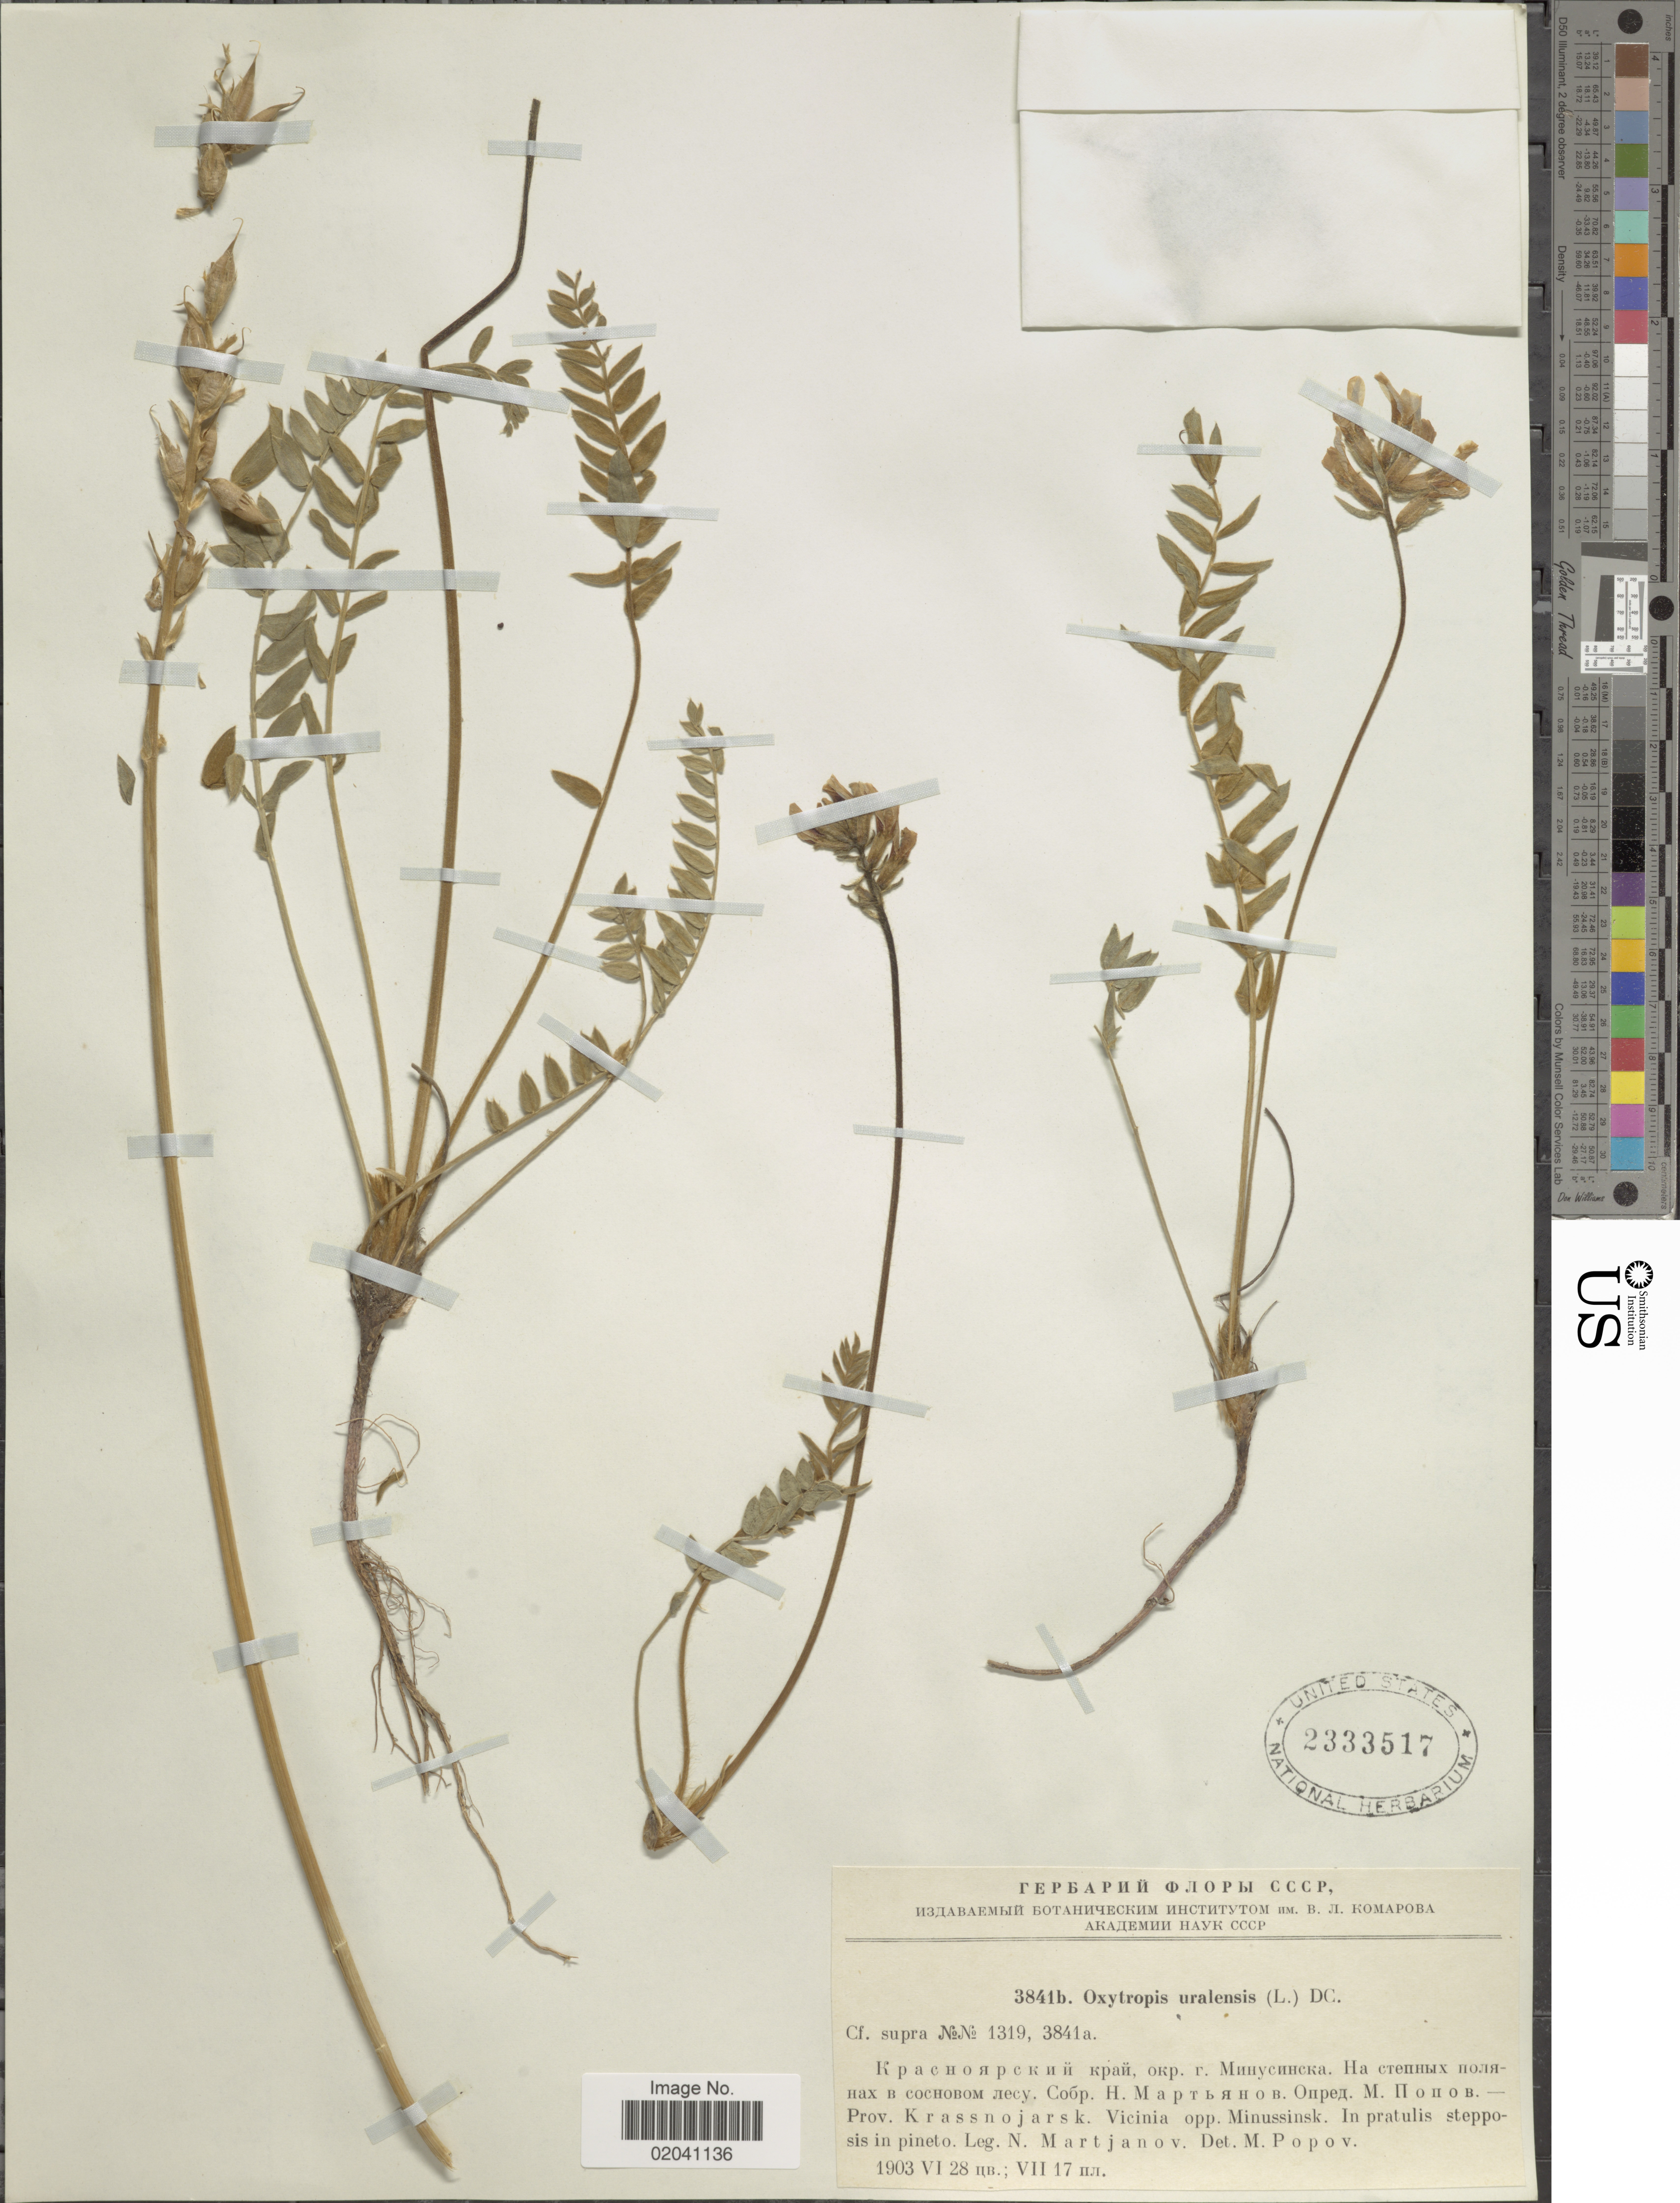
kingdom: Plantae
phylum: Tracheophyta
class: Magnoliopsida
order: Fabales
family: Fabaceae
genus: Oxytropis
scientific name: Oxytropis uralensis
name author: (L.) DC.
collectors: N. Martjanov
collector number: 3841b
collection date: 1903-06-28/1903-07-17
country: Russian Federation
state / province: Krasnoyarsk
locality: Prov. Krassnojarsk. Vicinia opp. Minussinsk. In pratulis stepposis in pineto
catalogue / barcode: US 2333517